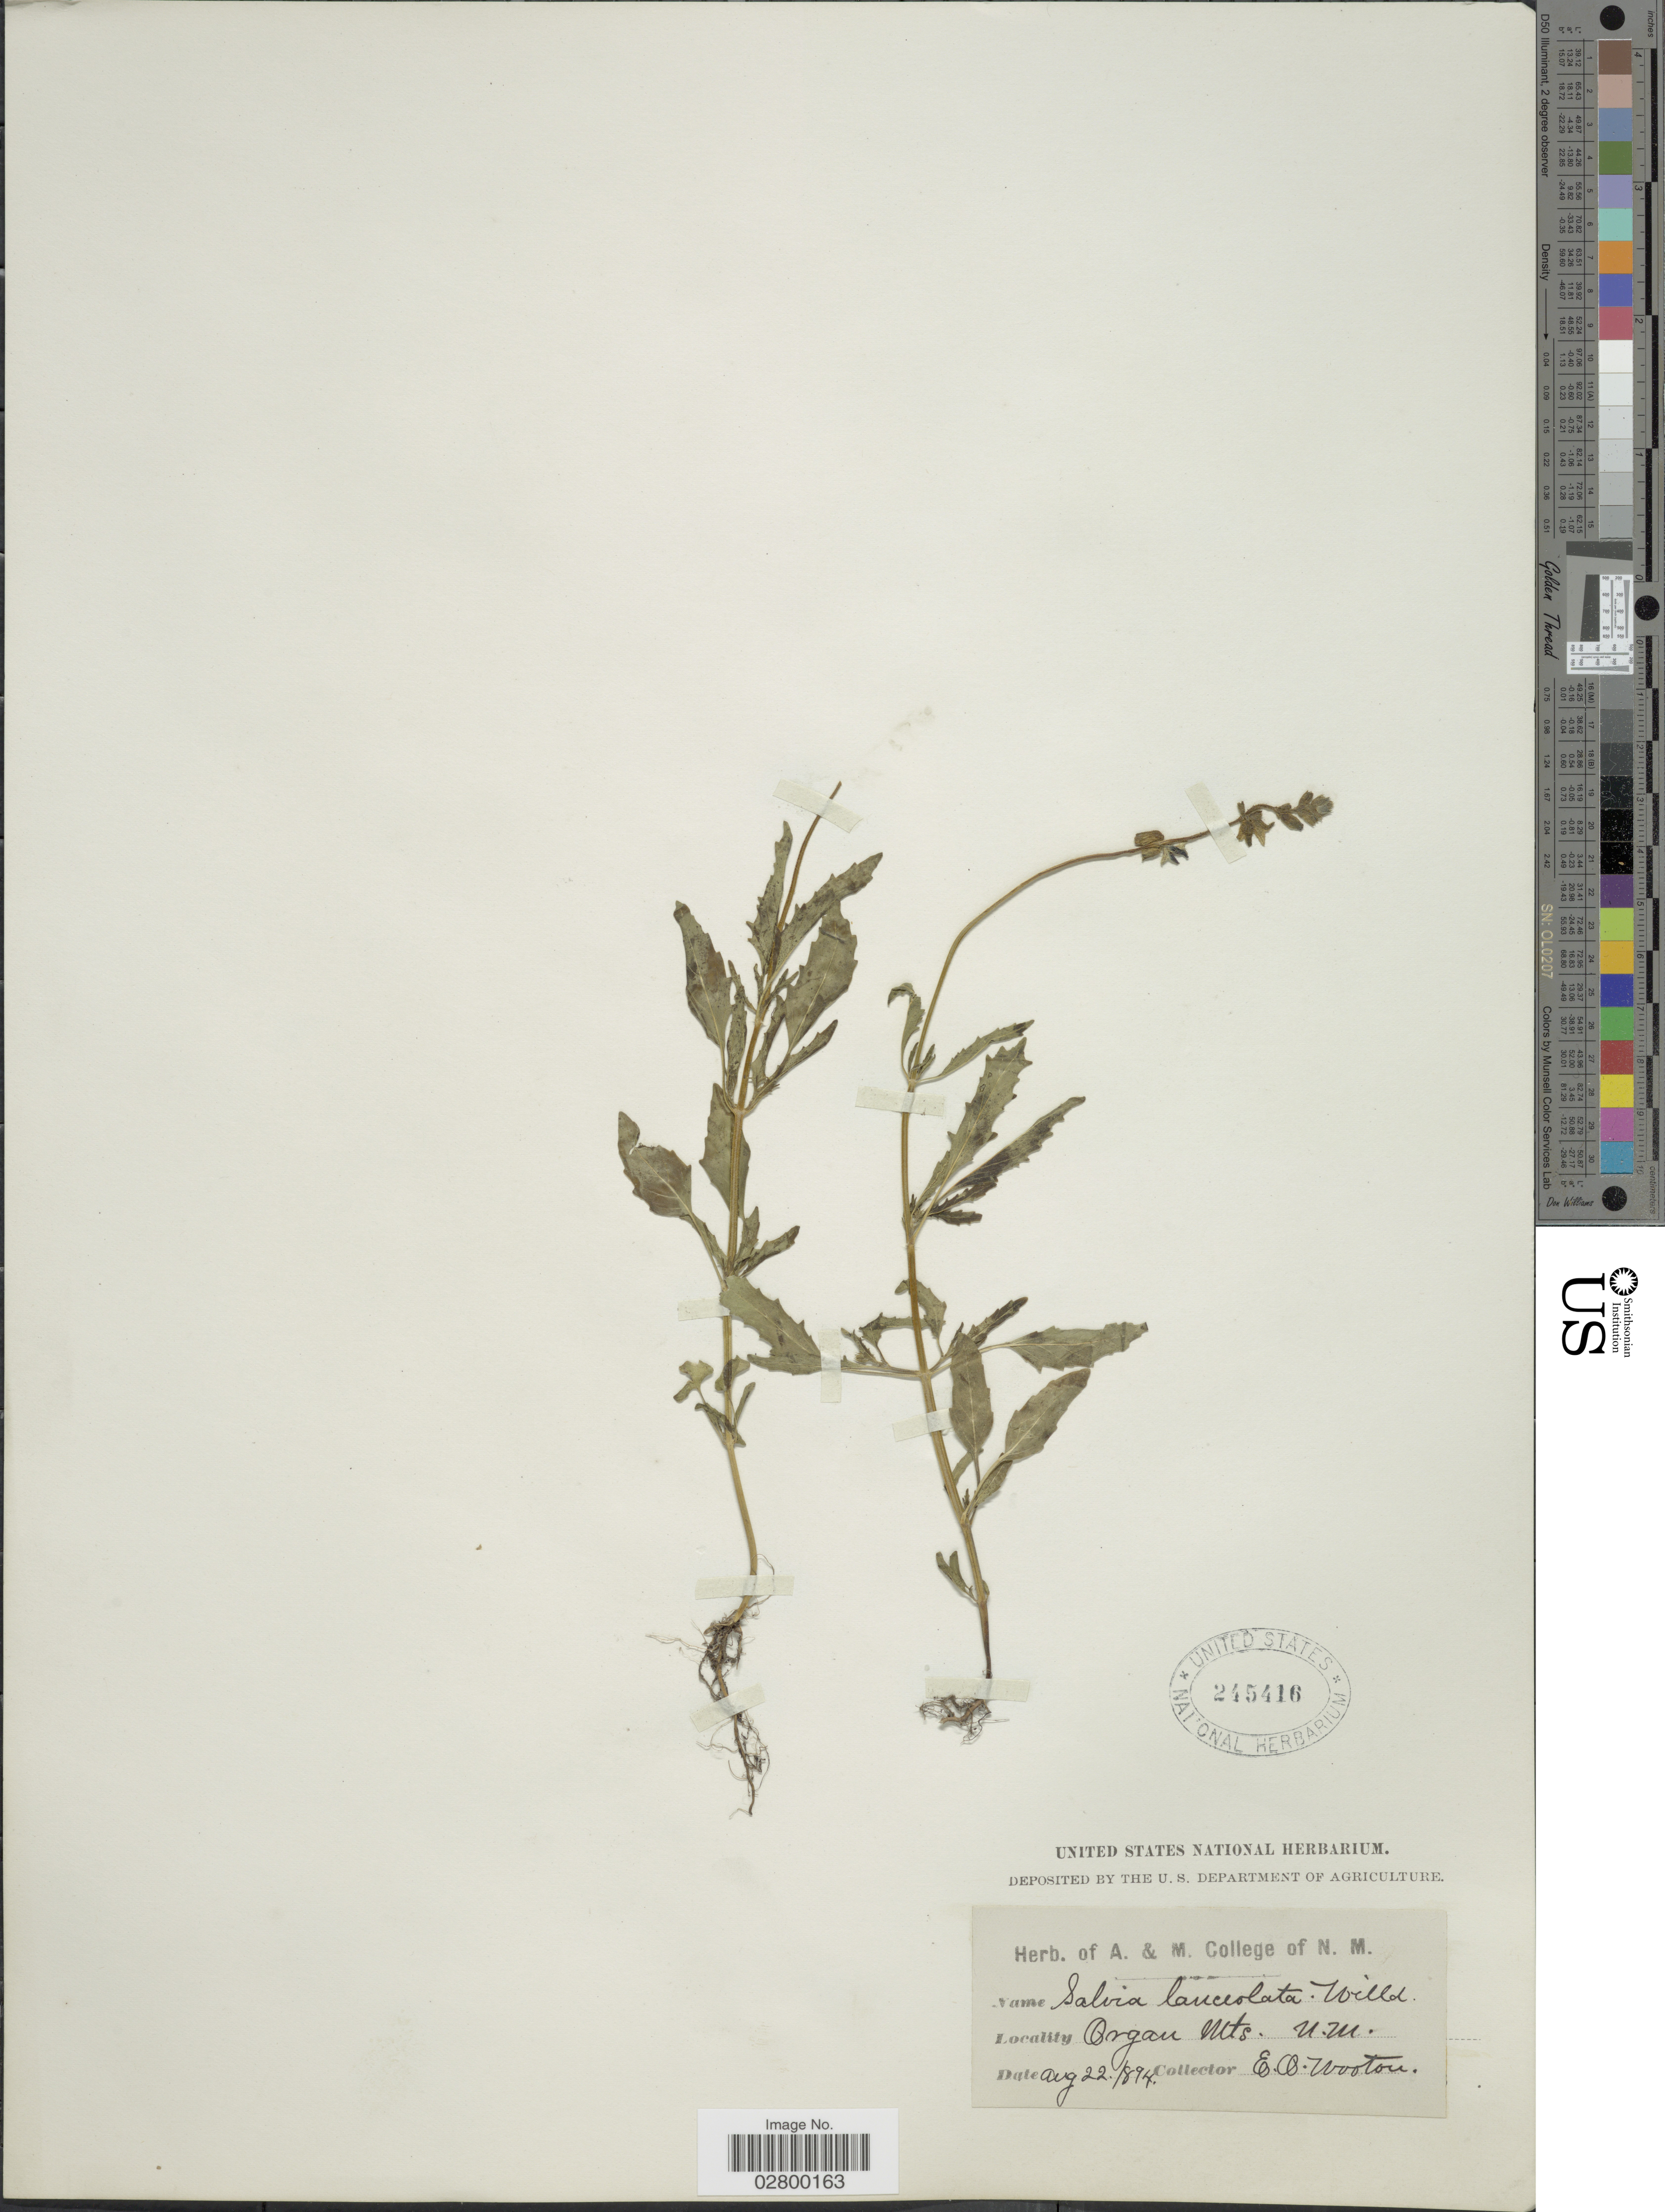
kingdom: Plantae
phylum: Tracheophyta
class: Magnoliopsida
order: Lamiales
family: Lamiaceae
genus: Salvia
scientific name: Salvia subincisa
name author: Benth.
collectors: E. O. Wooton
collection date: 1894-08-22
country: United States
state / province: New Mexico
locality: Organ Mts.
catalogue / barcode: US 245416